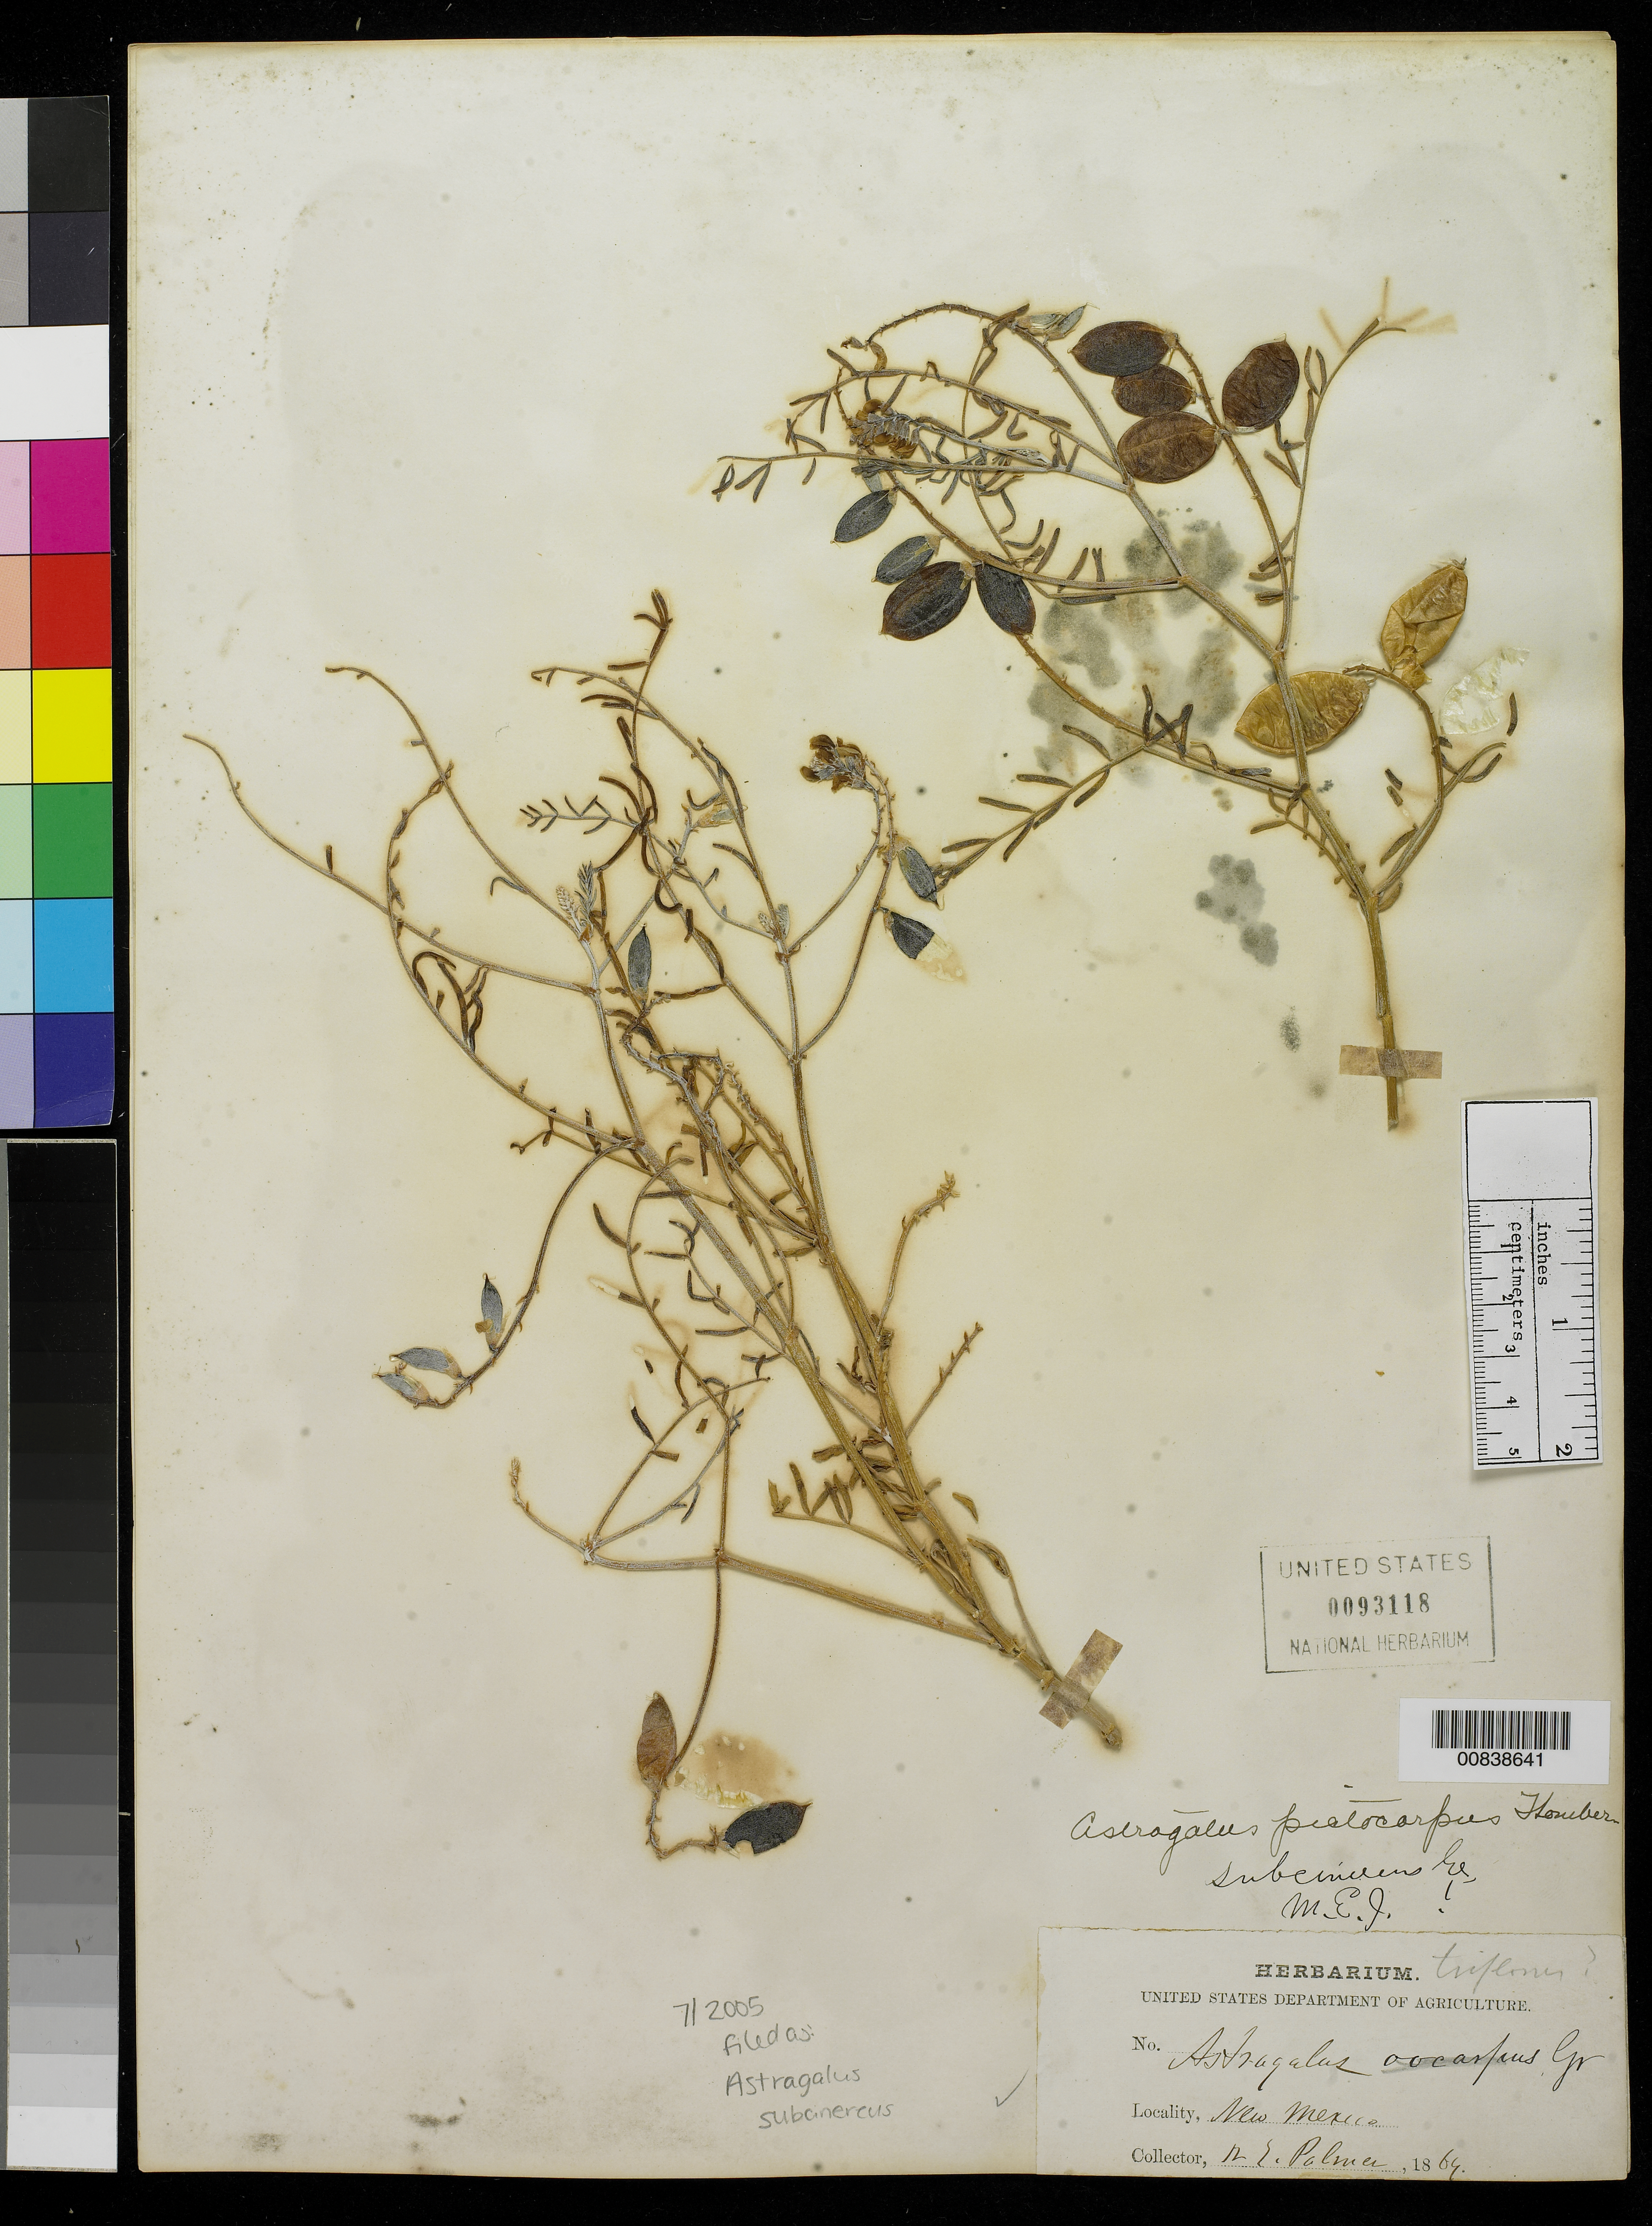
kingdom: Plantae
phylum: Tracheophyta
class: Magnoliopsida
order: Fabales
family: Fabaceae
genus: Astragalus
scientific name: Astragalus subcinereus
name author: A. Gray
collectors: E. Palmer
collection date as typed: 1869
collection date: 1869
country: United States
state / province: New Mexico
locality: New Mexico.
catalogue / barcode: US 93118